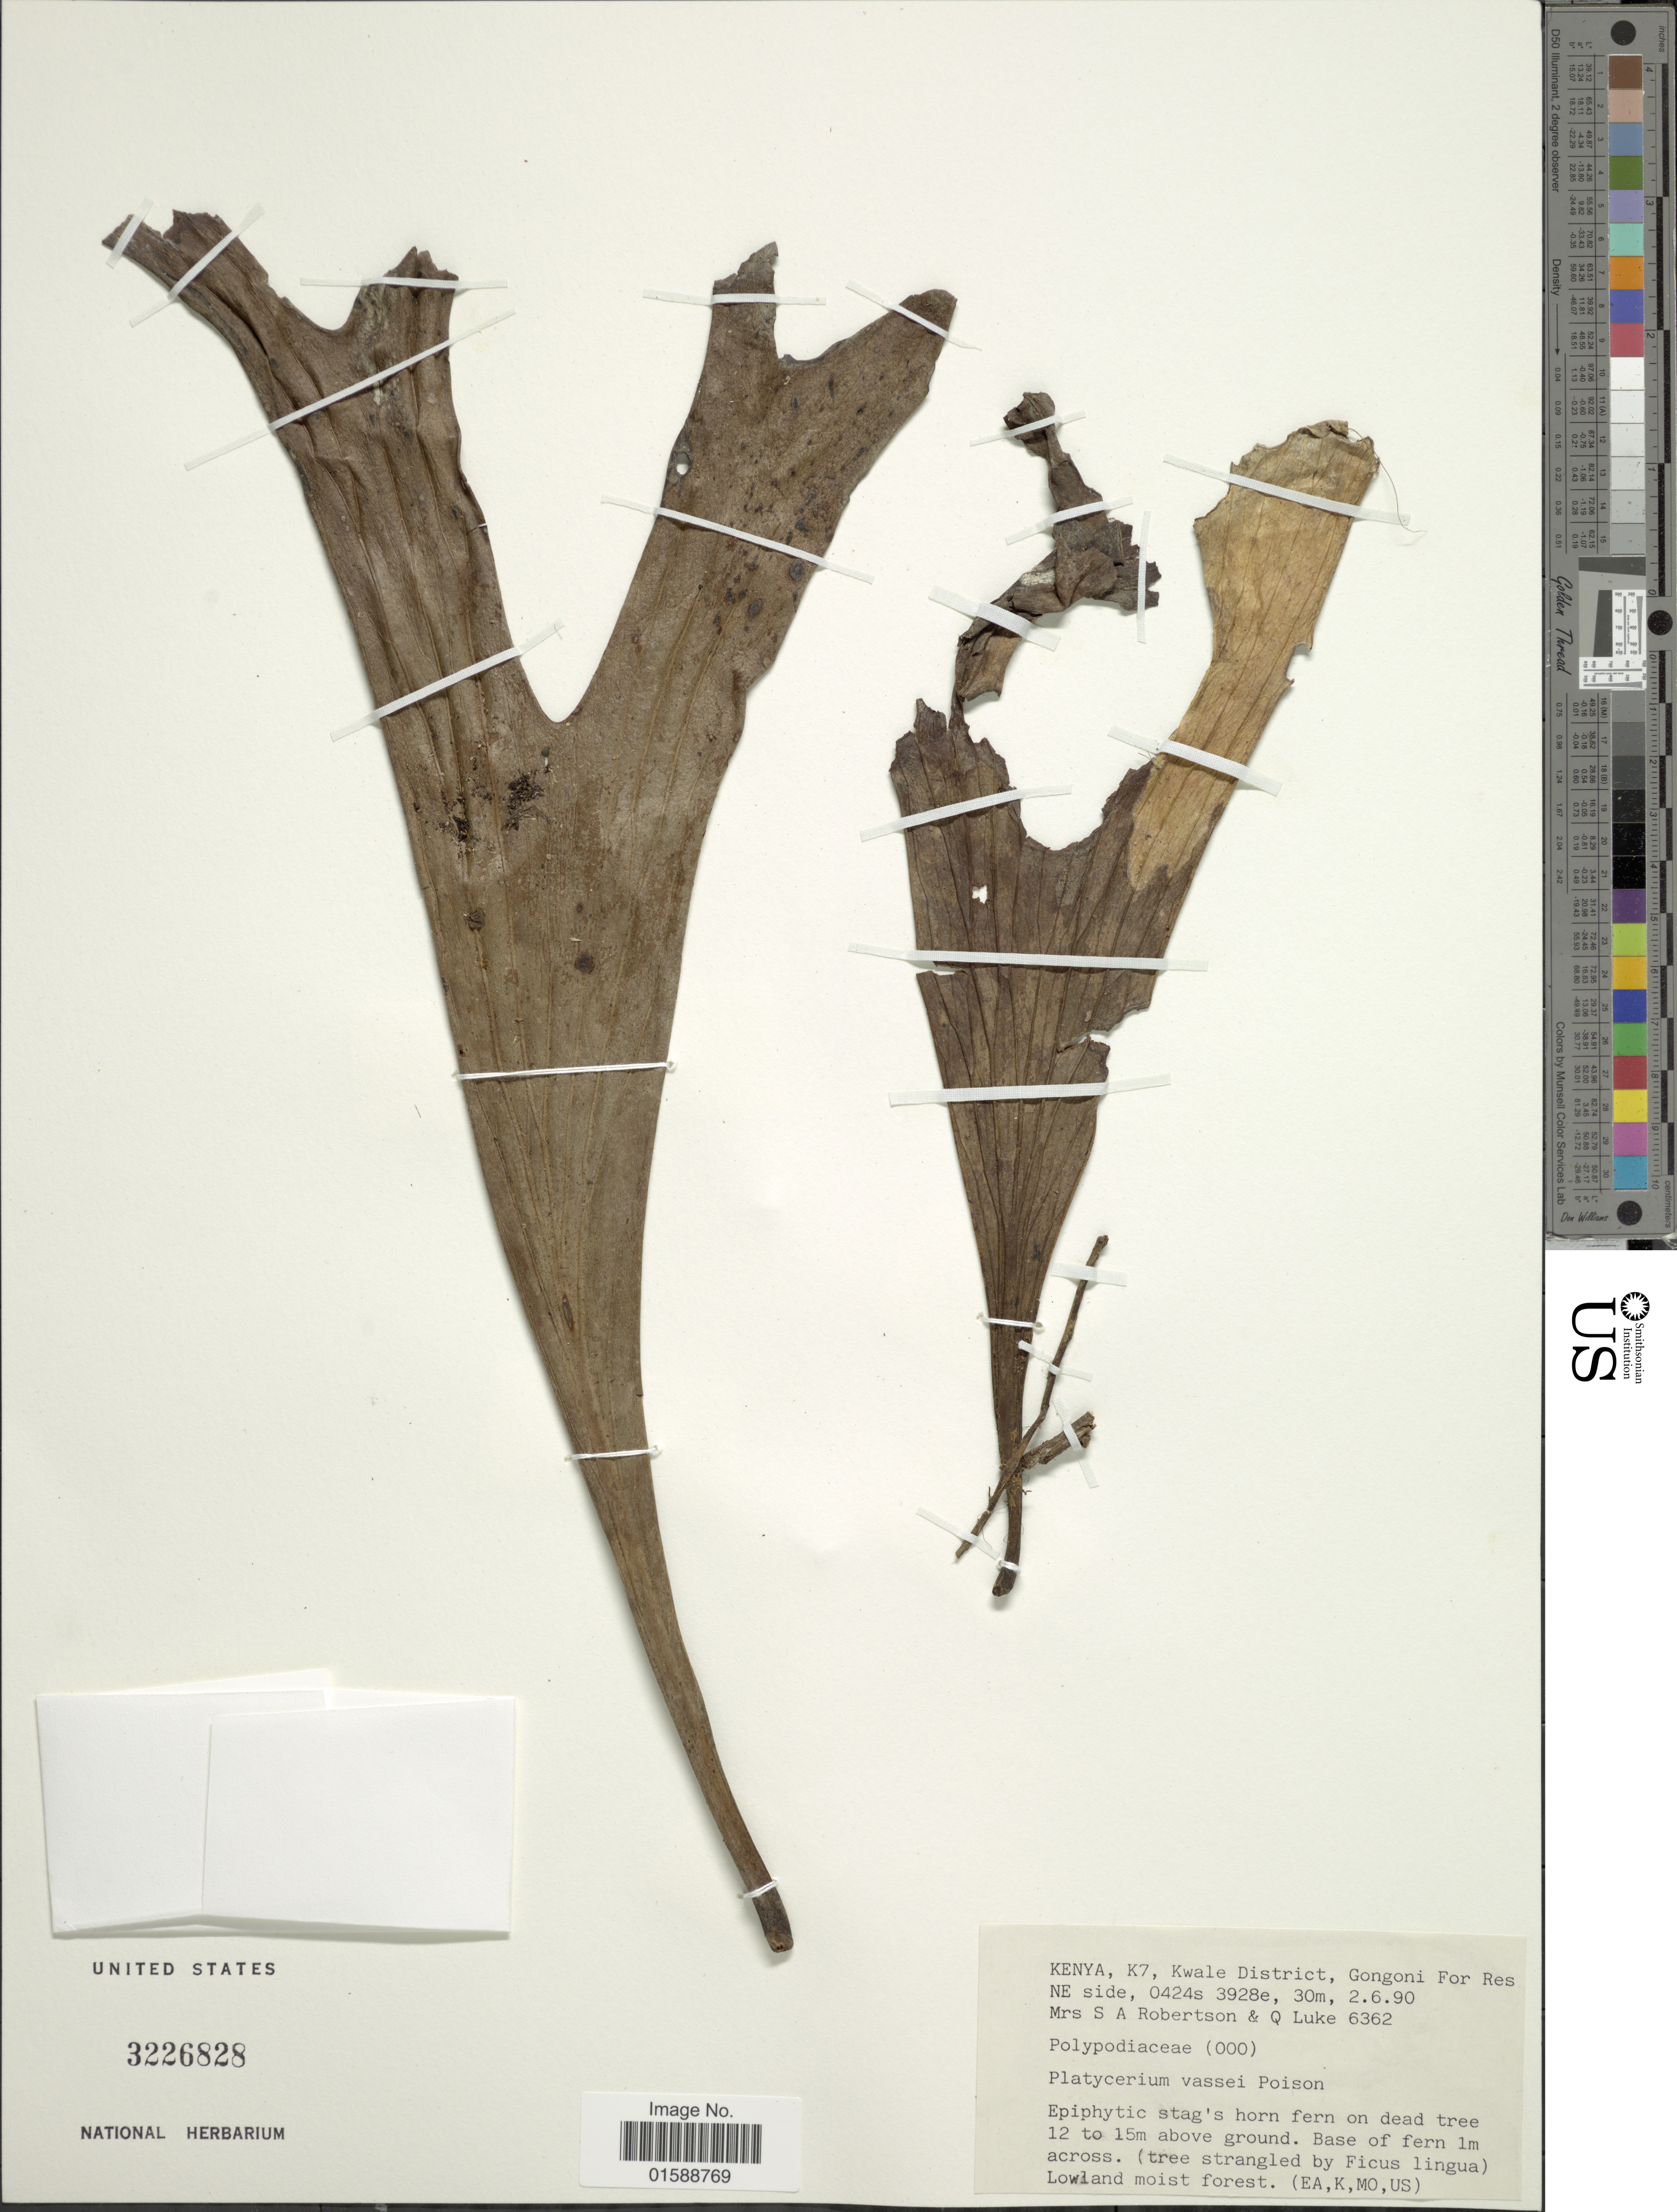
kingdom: Plantae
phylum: Tracheophyta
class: Polypodiopsida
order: Polypodiales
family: Polypodiaceae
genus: Platycerium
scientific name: Platycerium vassei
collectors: S. Robertson & Q. Luke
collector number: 6362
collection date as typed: Transcribed d/m/y: 2/6/90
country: Kenya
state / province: Kwale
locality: K7. Gongoni For Res NE side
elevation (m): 30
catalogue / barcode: US 3226828